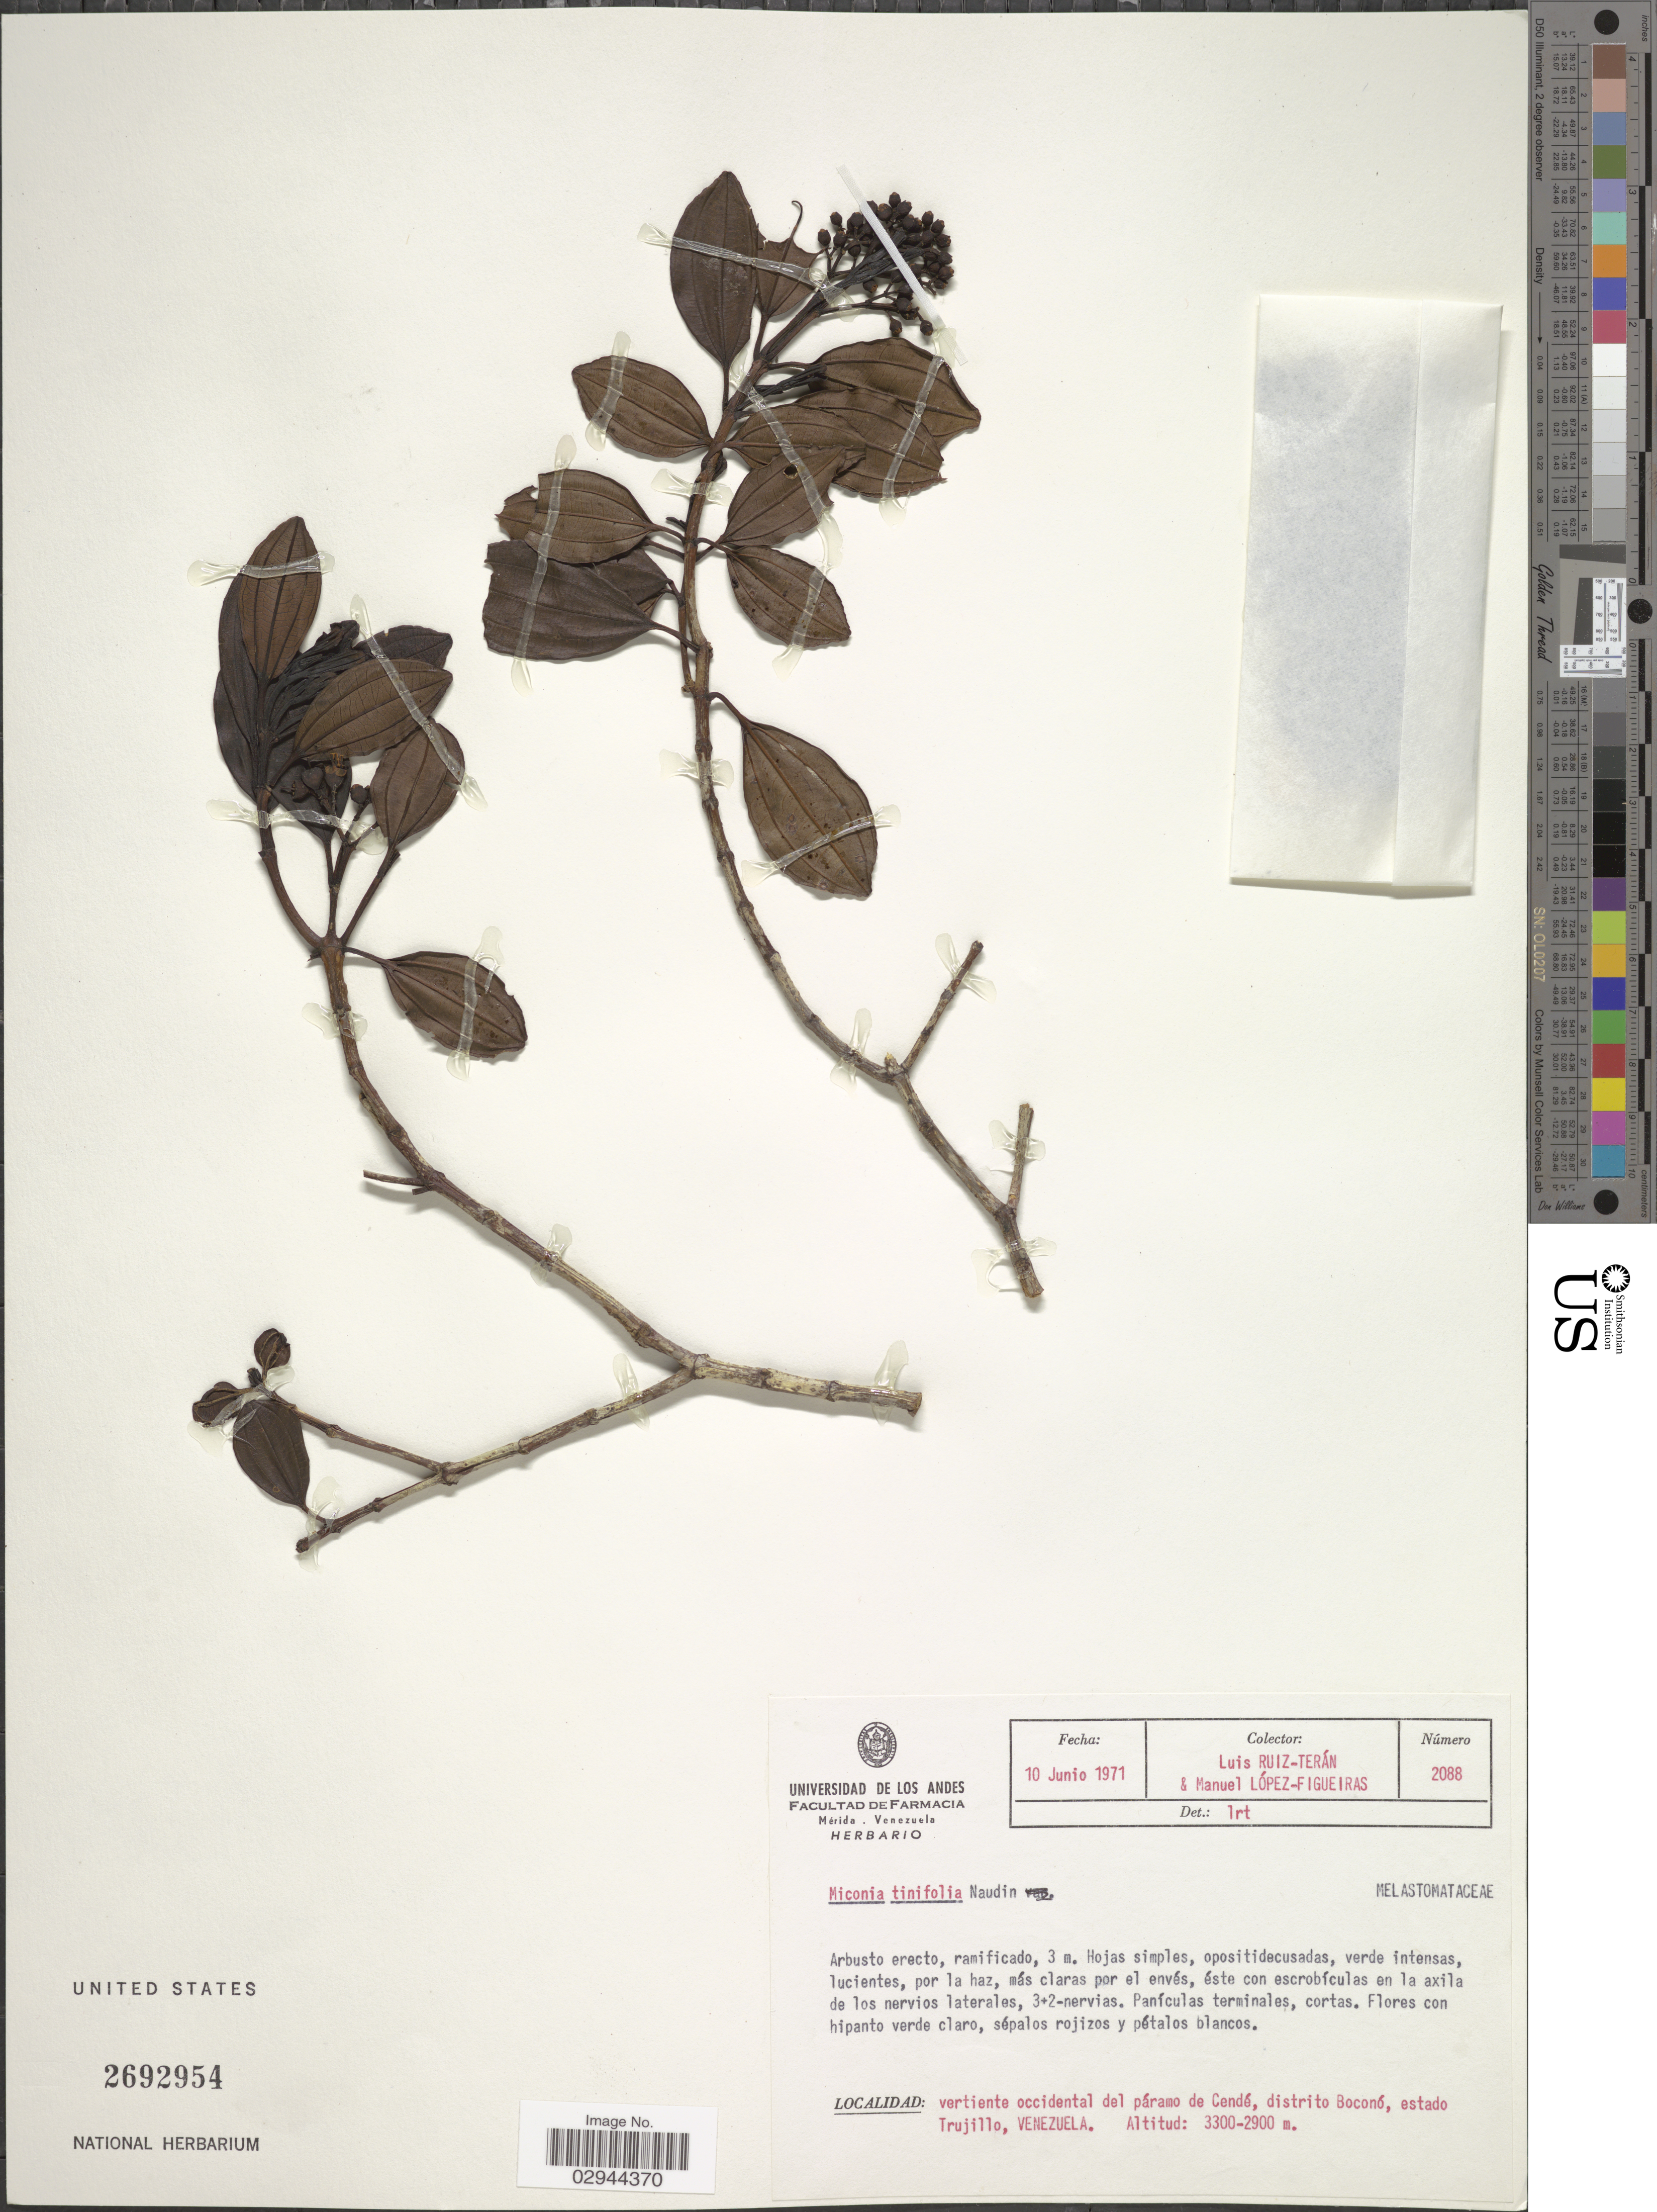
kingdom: Plantae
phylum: Tracheophyta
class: Magnoliopsida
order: Myrtales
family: Melastomataceae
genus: Miconia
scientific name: Miconia tinifolia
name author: Naudin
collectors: L. Teran & M. López Figueiras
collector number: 2088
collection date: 1971-06-10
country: Venezuela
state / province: Trujillo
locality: Vertiente occidental del páramo de Cendé, distrito Boconó.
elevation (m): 2900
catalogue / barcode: US 2692954